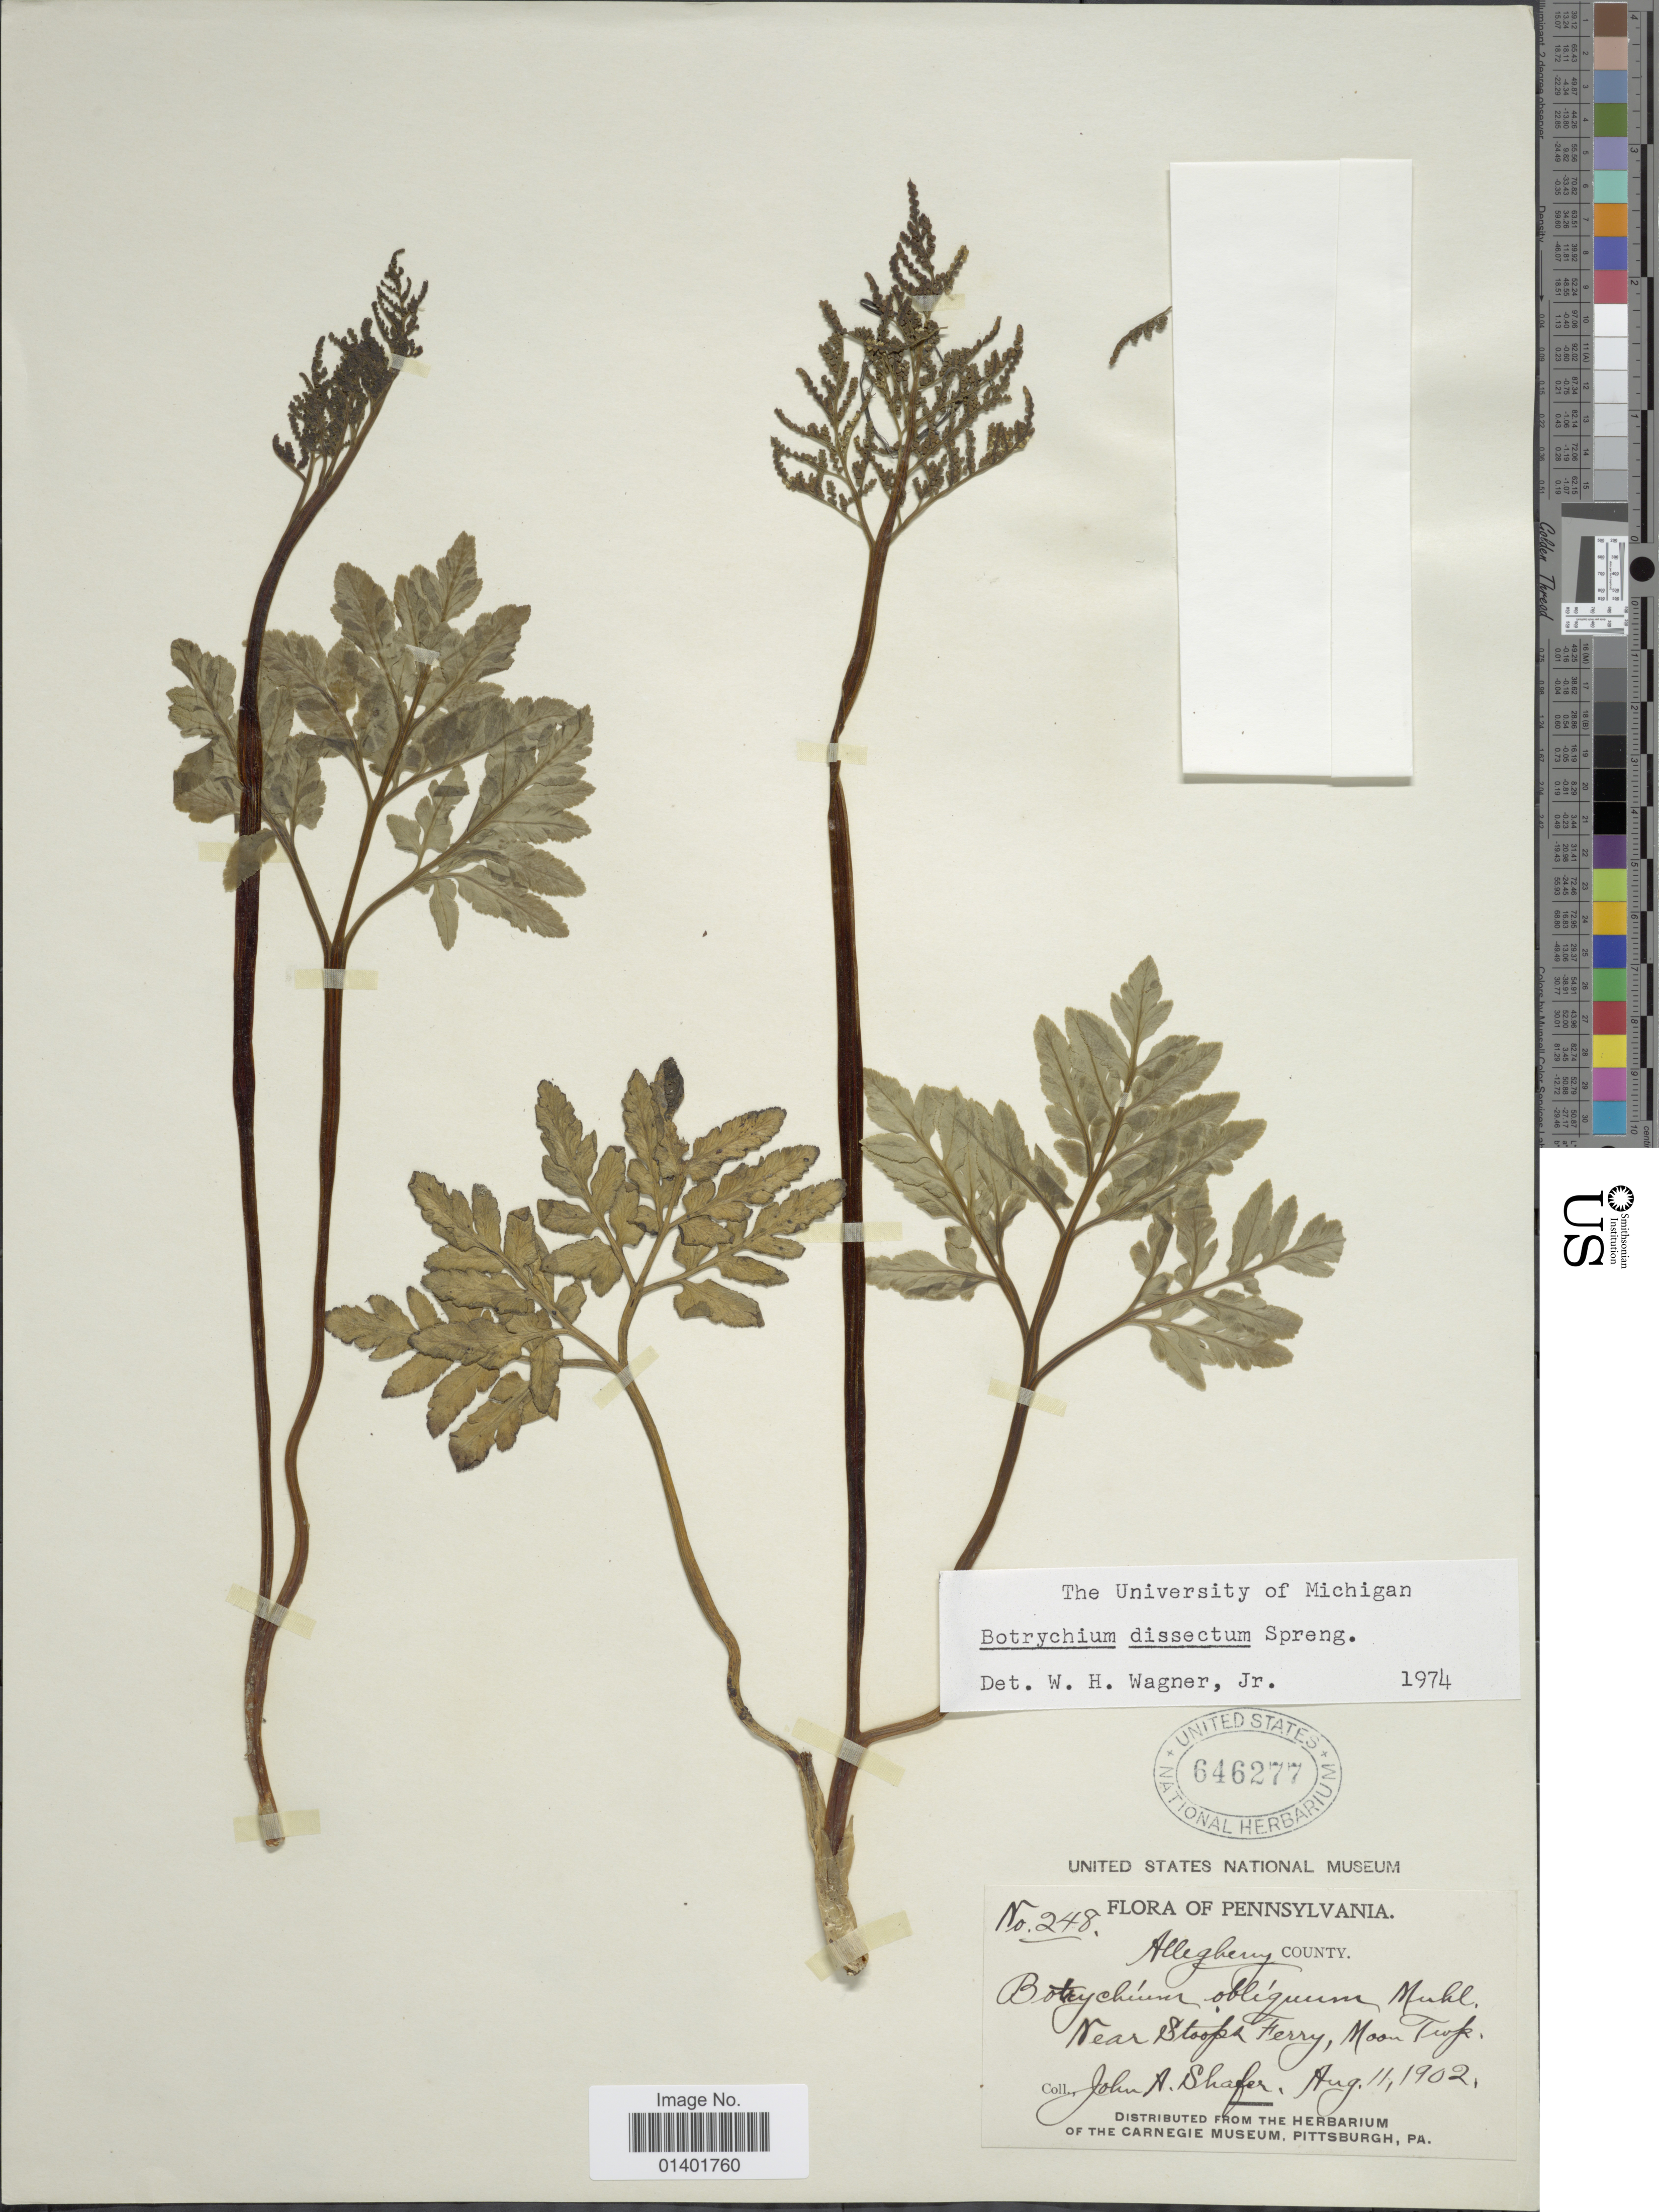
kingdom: Plantae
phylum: Tracheophyta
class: Polypodiopsida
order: Ophioglossales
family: Ophioglossaceae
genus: Botrychium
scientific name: Botrychium dissectum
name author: Spreng.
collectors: J. A. Shafer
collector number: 248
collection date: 1902-08-11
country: United States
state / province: Pennsylvania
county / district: Allegheny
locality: Allegheny County, Near Stoops Ferry, Moon Twp.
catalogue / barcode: US 646277